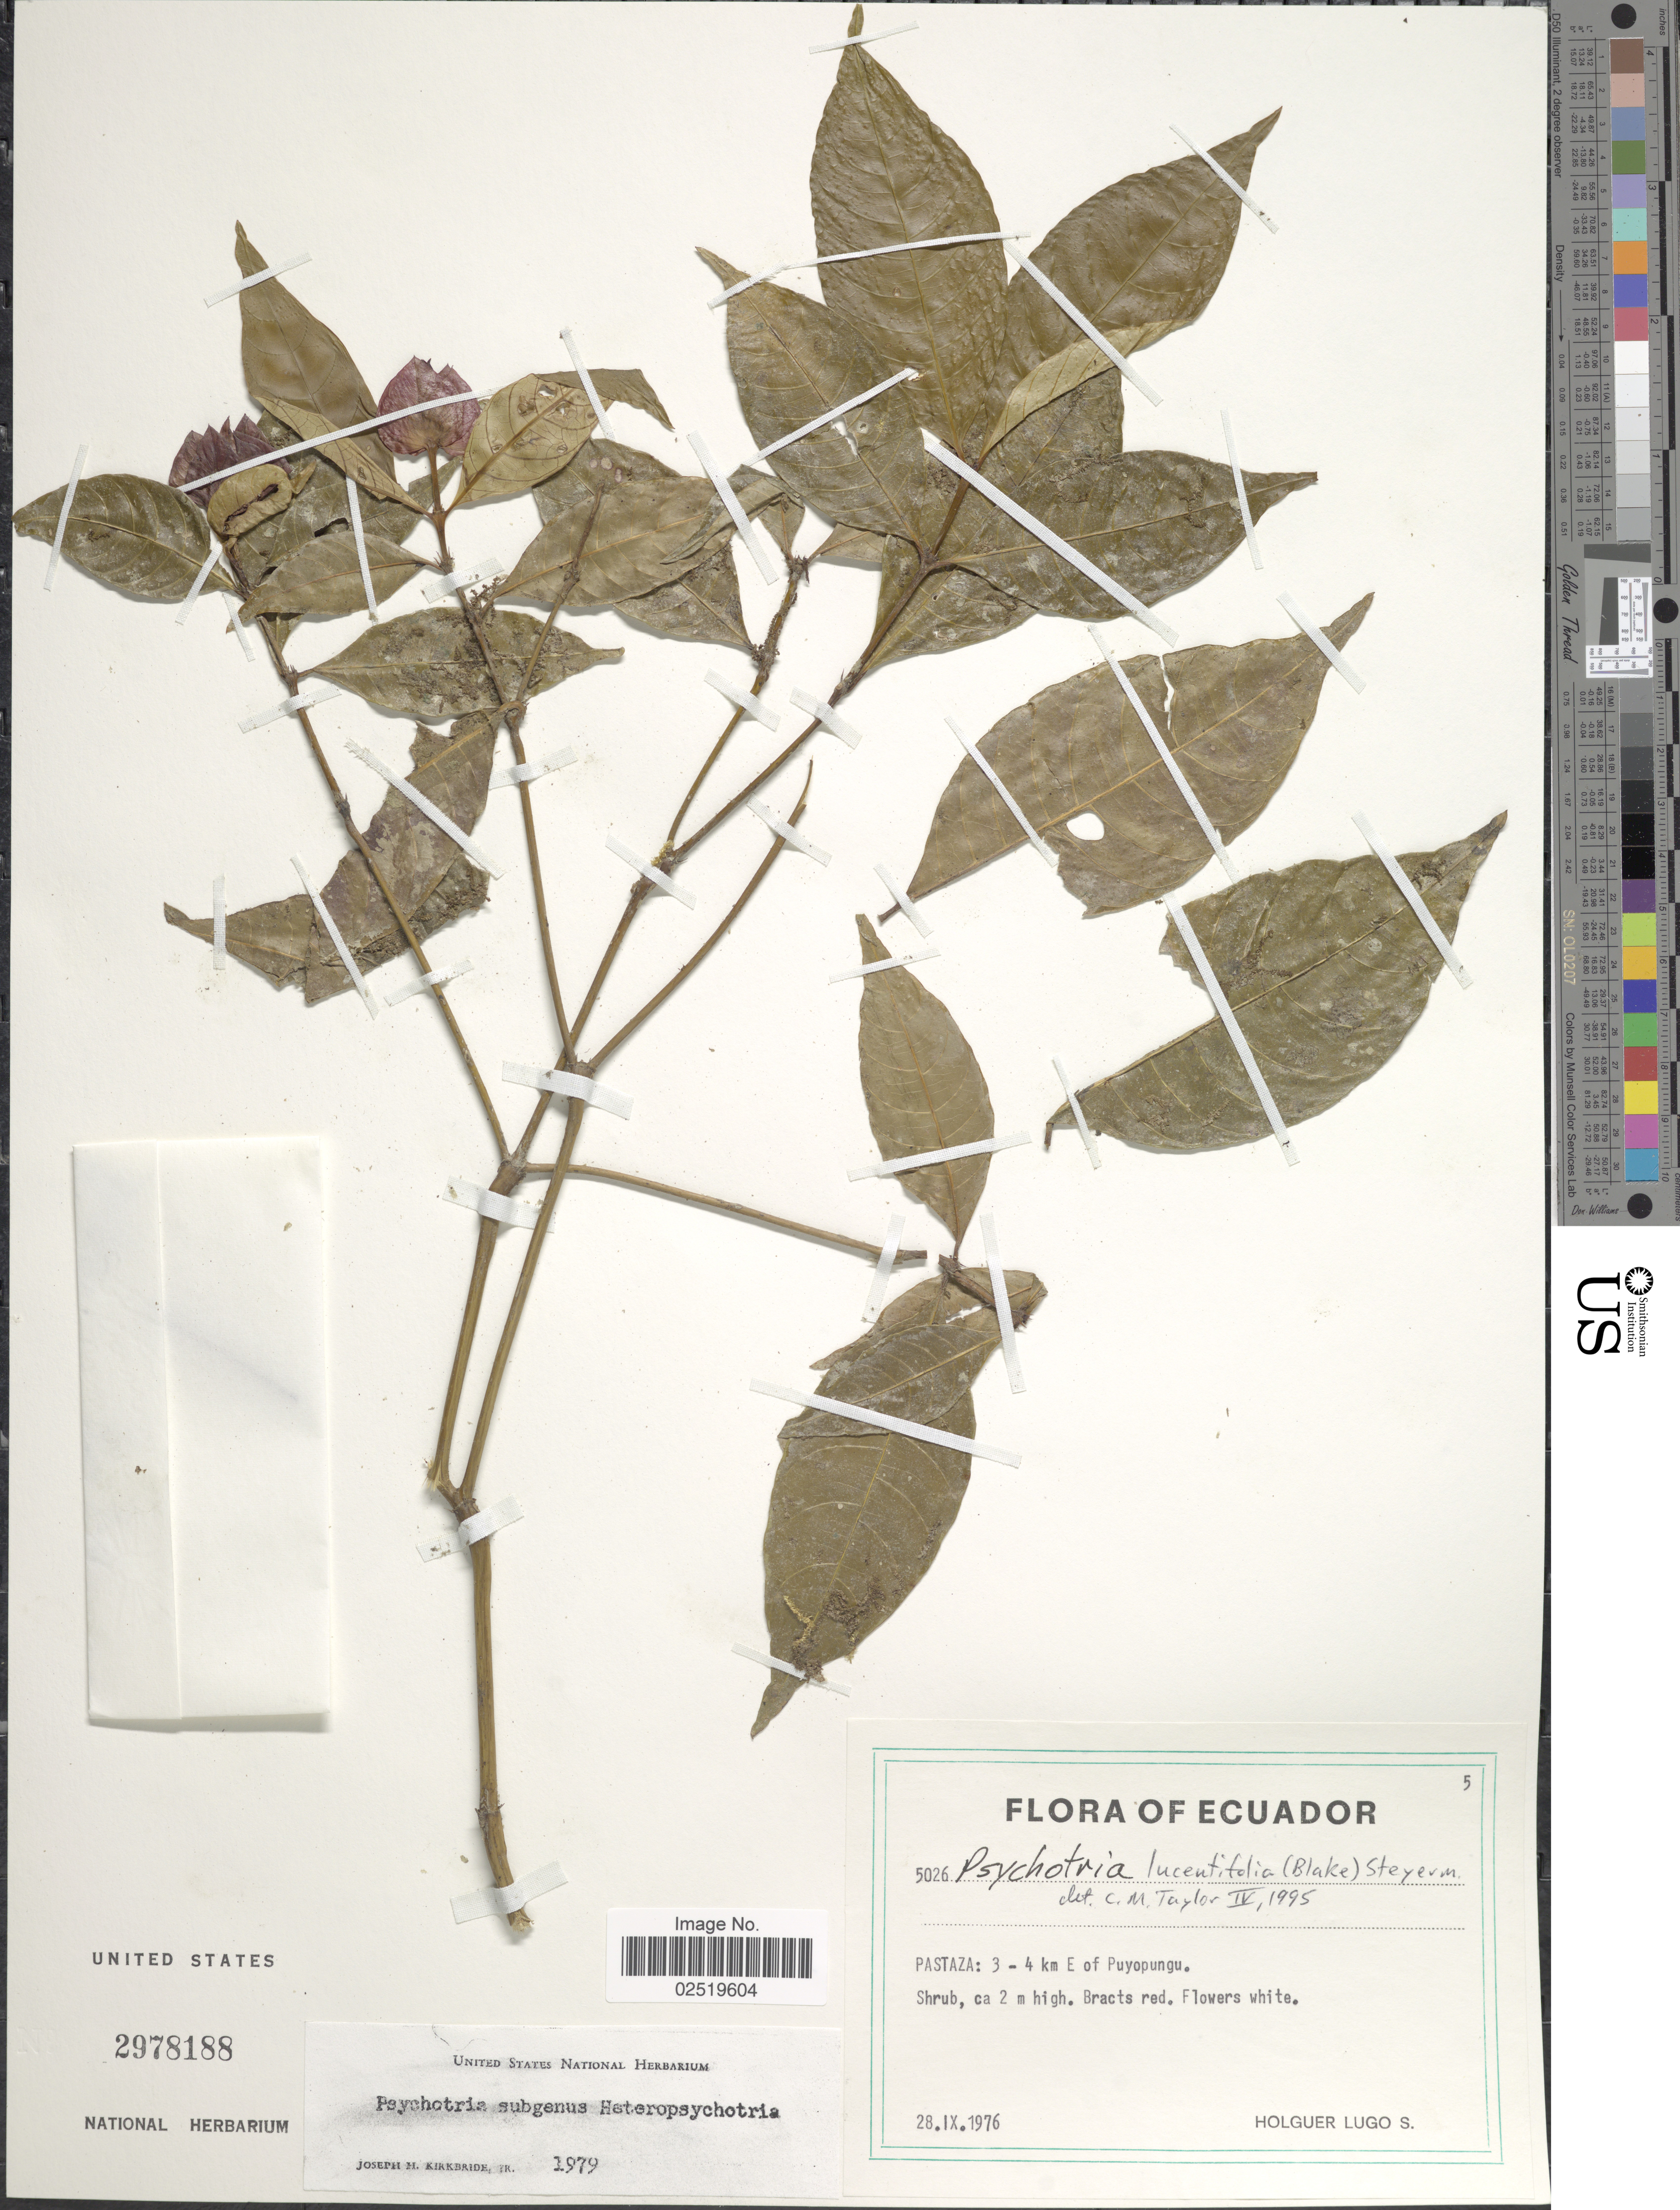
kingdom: Plantae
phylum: Tracheophyta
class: Magnoliopsida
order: Gentianales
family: Rubiaceae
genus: Psychotria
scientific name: Psychotria lucentifolia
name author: (S.F. Blake) Steyerm.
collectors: H. Lugo S.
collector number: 5026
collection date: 1976-09-28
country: Ecuador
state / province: Pastaza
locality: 3-4 km E of Puyopungu.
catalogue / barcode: US 2978188